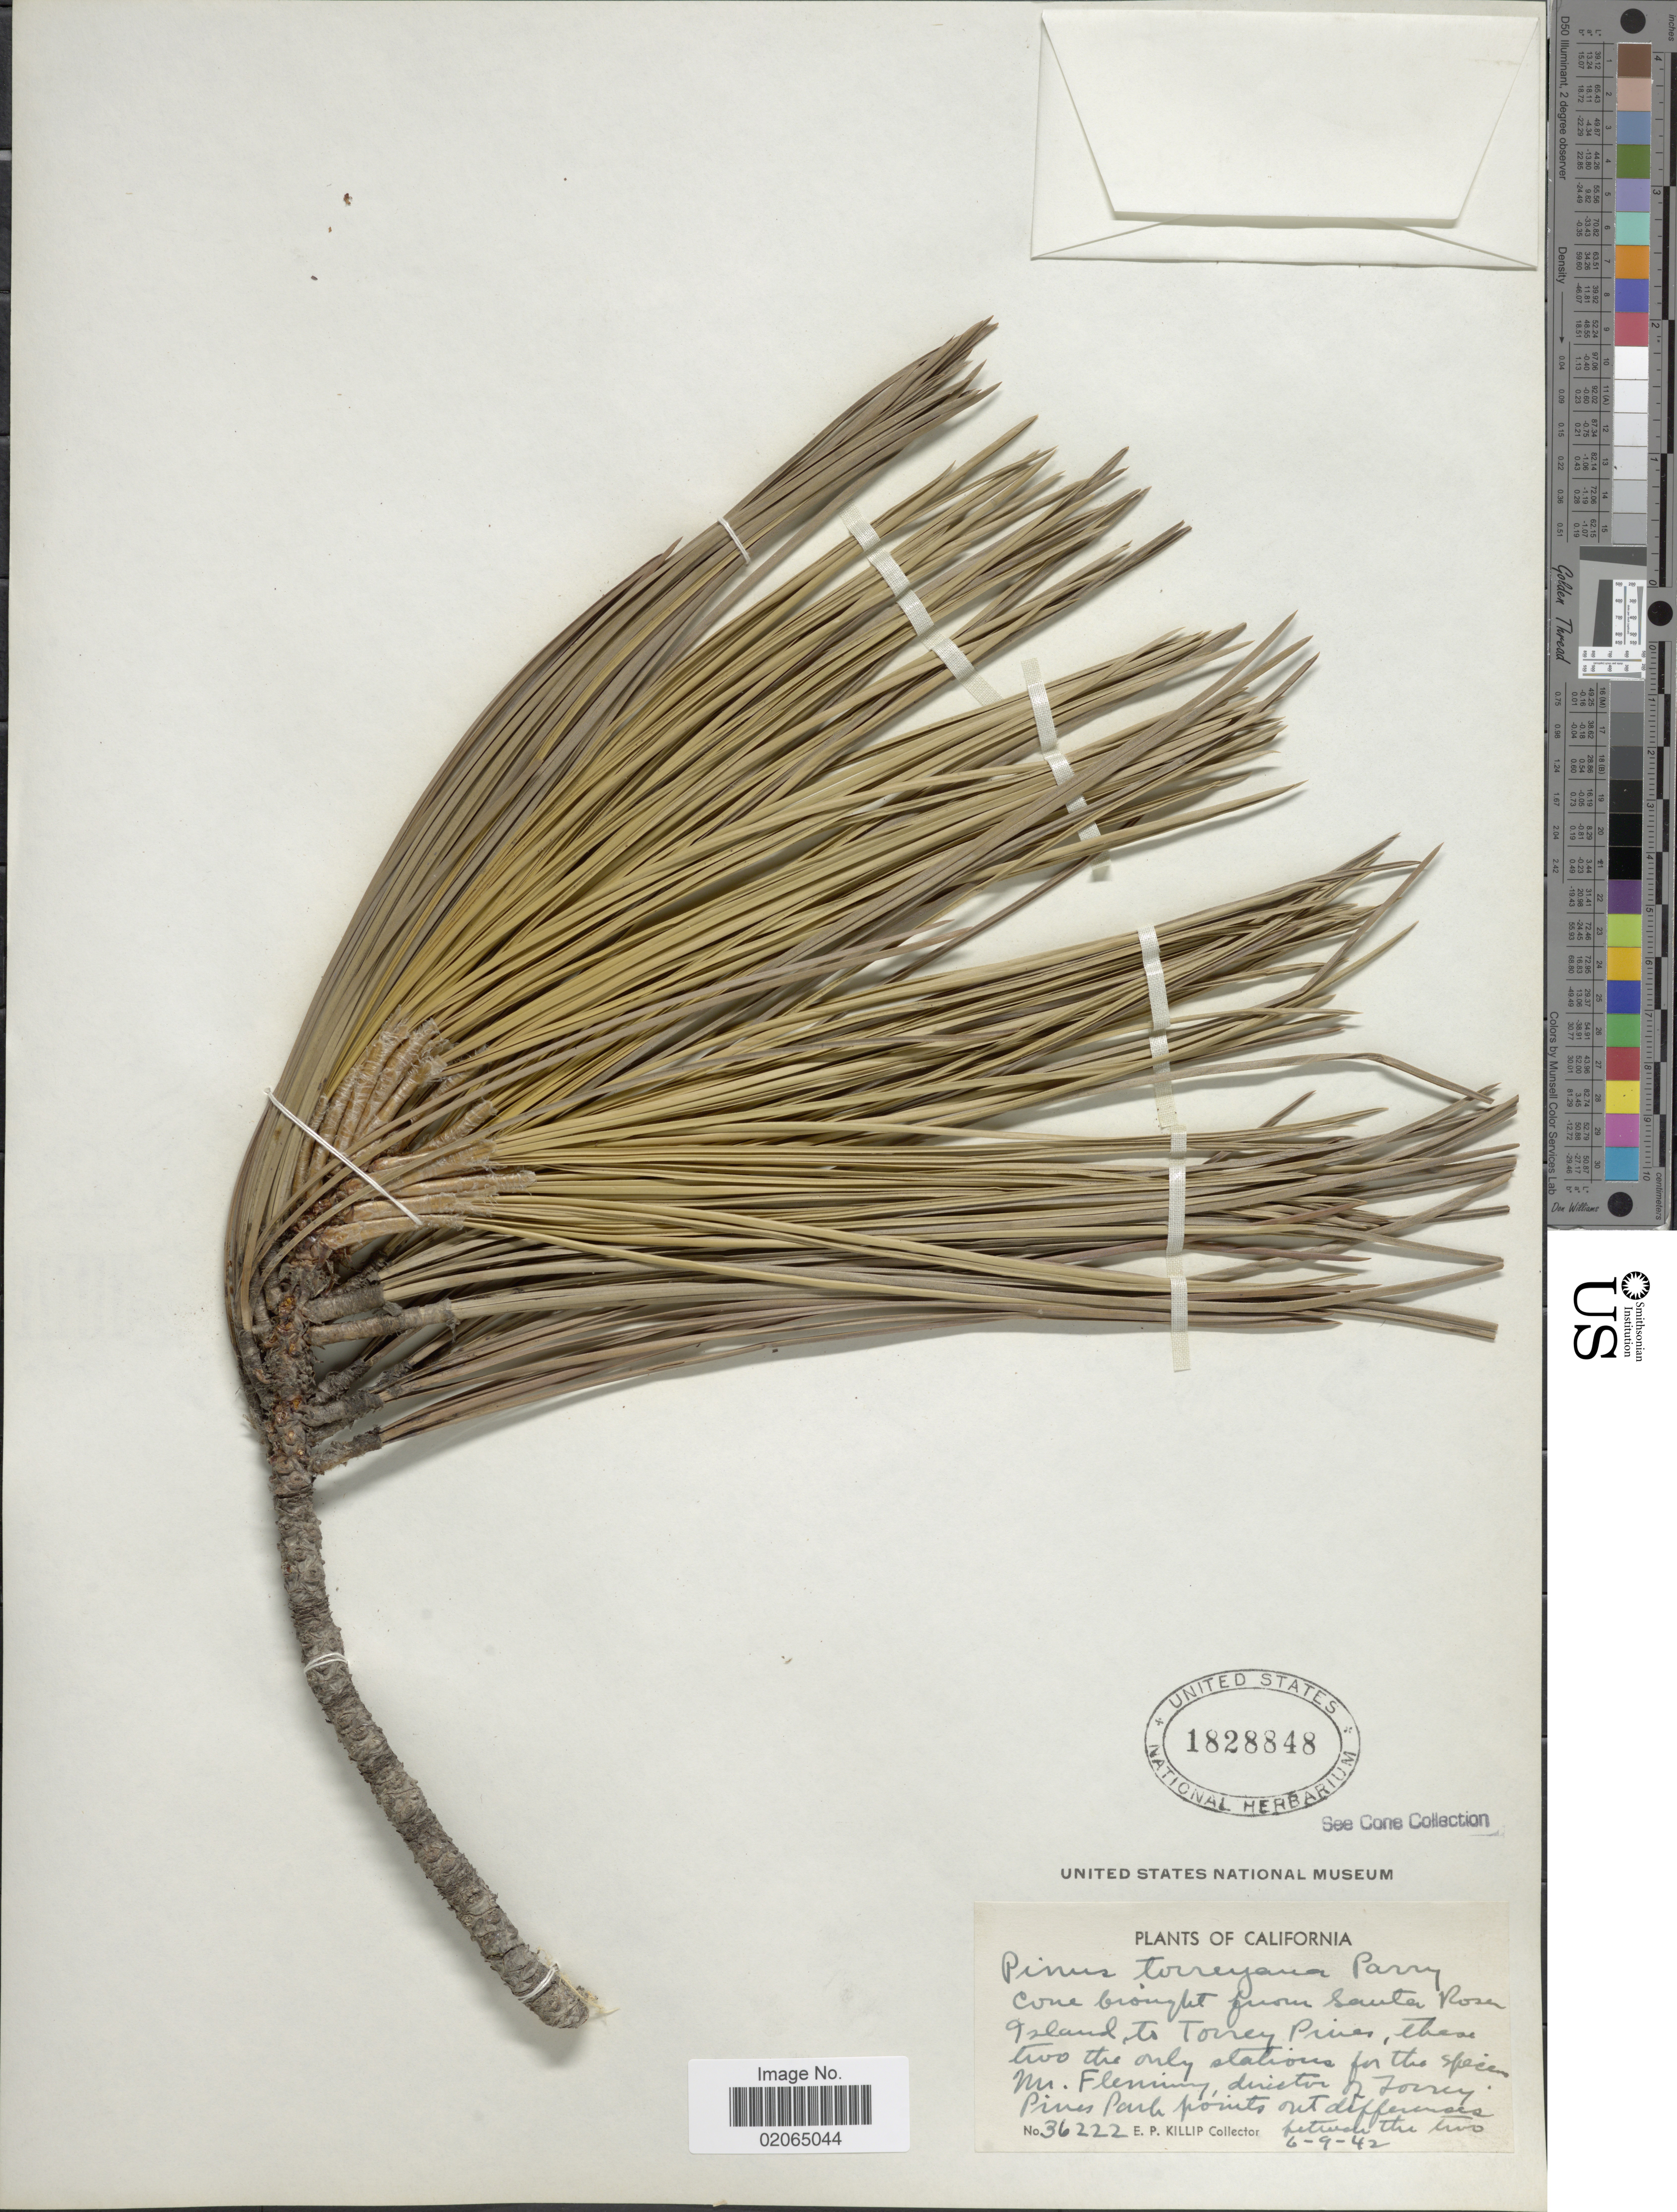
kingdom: Plantae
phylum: Tracheophyta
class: Pinopsida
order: Pinales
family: Pinaceae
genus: Pinus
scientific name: Pinus torreyana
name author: Parry ex Carrière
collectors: E. P. Killip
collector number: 36222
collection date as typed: Transcribed d/m/y: 9/6/42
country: United States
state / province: California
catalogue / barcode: US 1828848